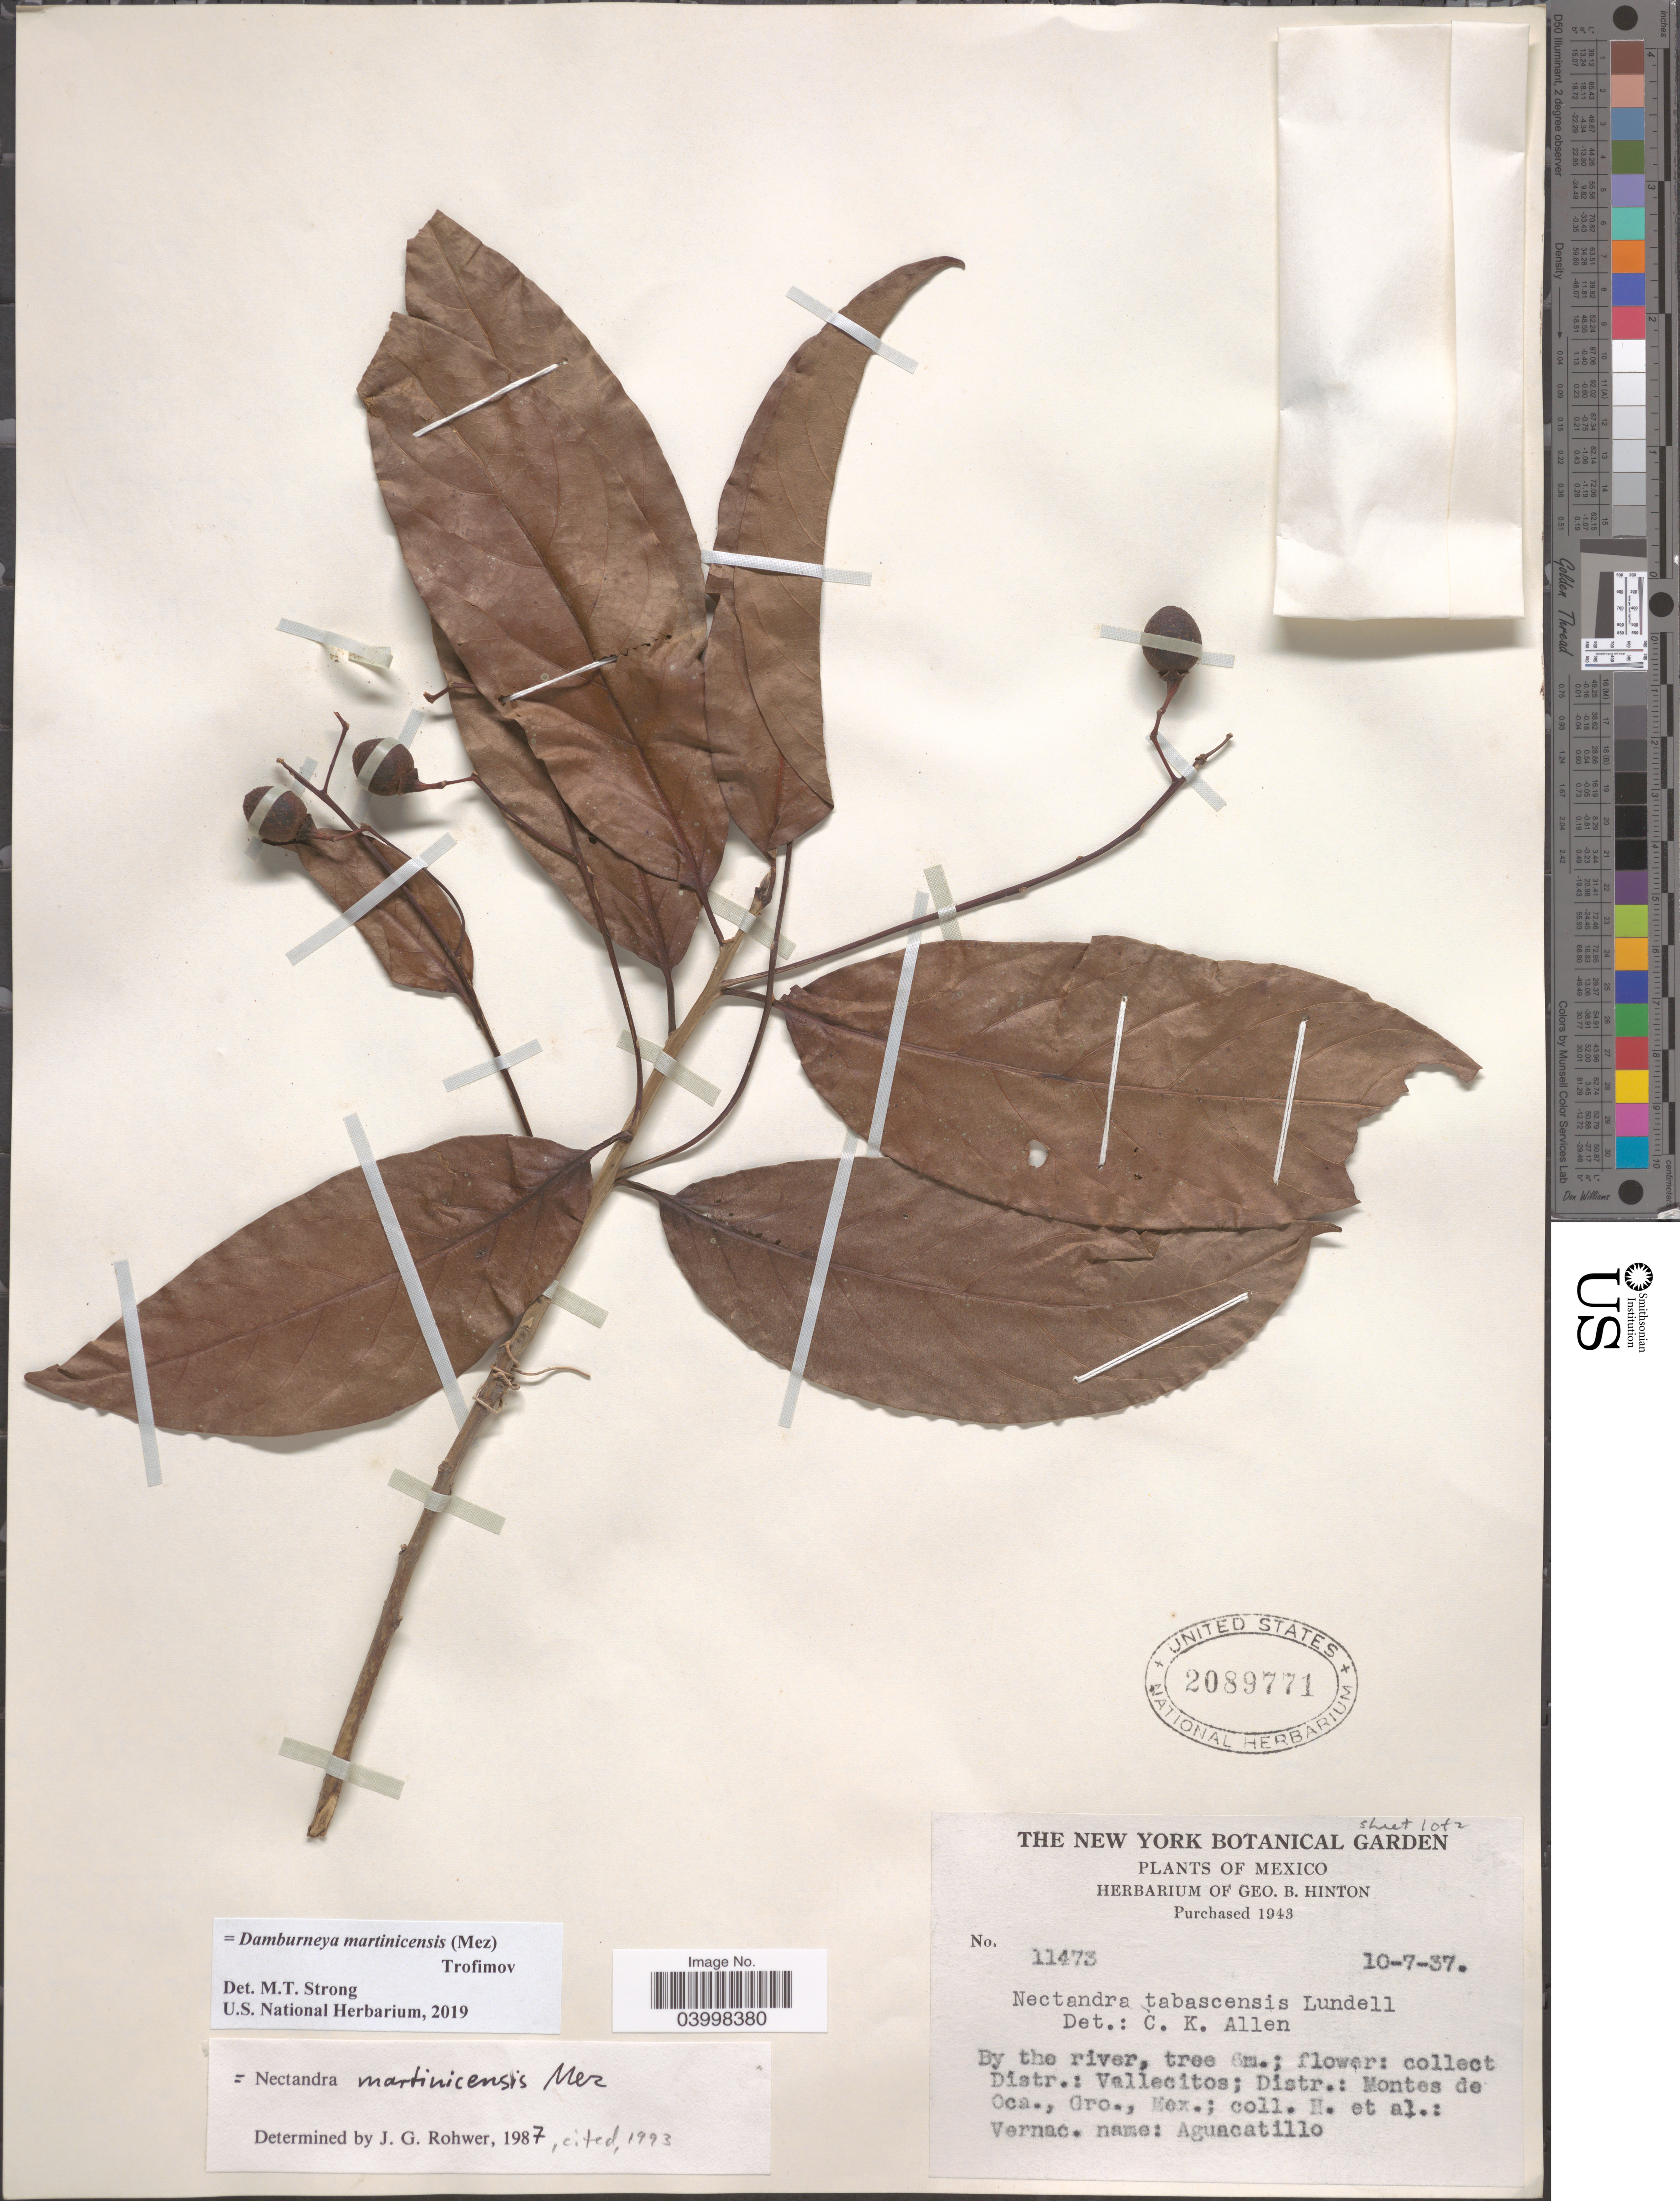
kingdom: Plantae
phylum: Tracheophyta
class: Magnoliopsida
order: Laurales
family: Lauraceae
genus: Damburneya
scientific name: Damburneya martinicensis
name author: (Mez) Trofimov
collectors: G. B. Hinton & et al.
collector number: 11473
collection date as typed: Transcribed d/m/y: 10/7/37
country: Mexico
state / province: Guerrero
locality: Distr.: Vallecitos; Distr.: Montes de Oca.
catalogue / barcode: US 2089771